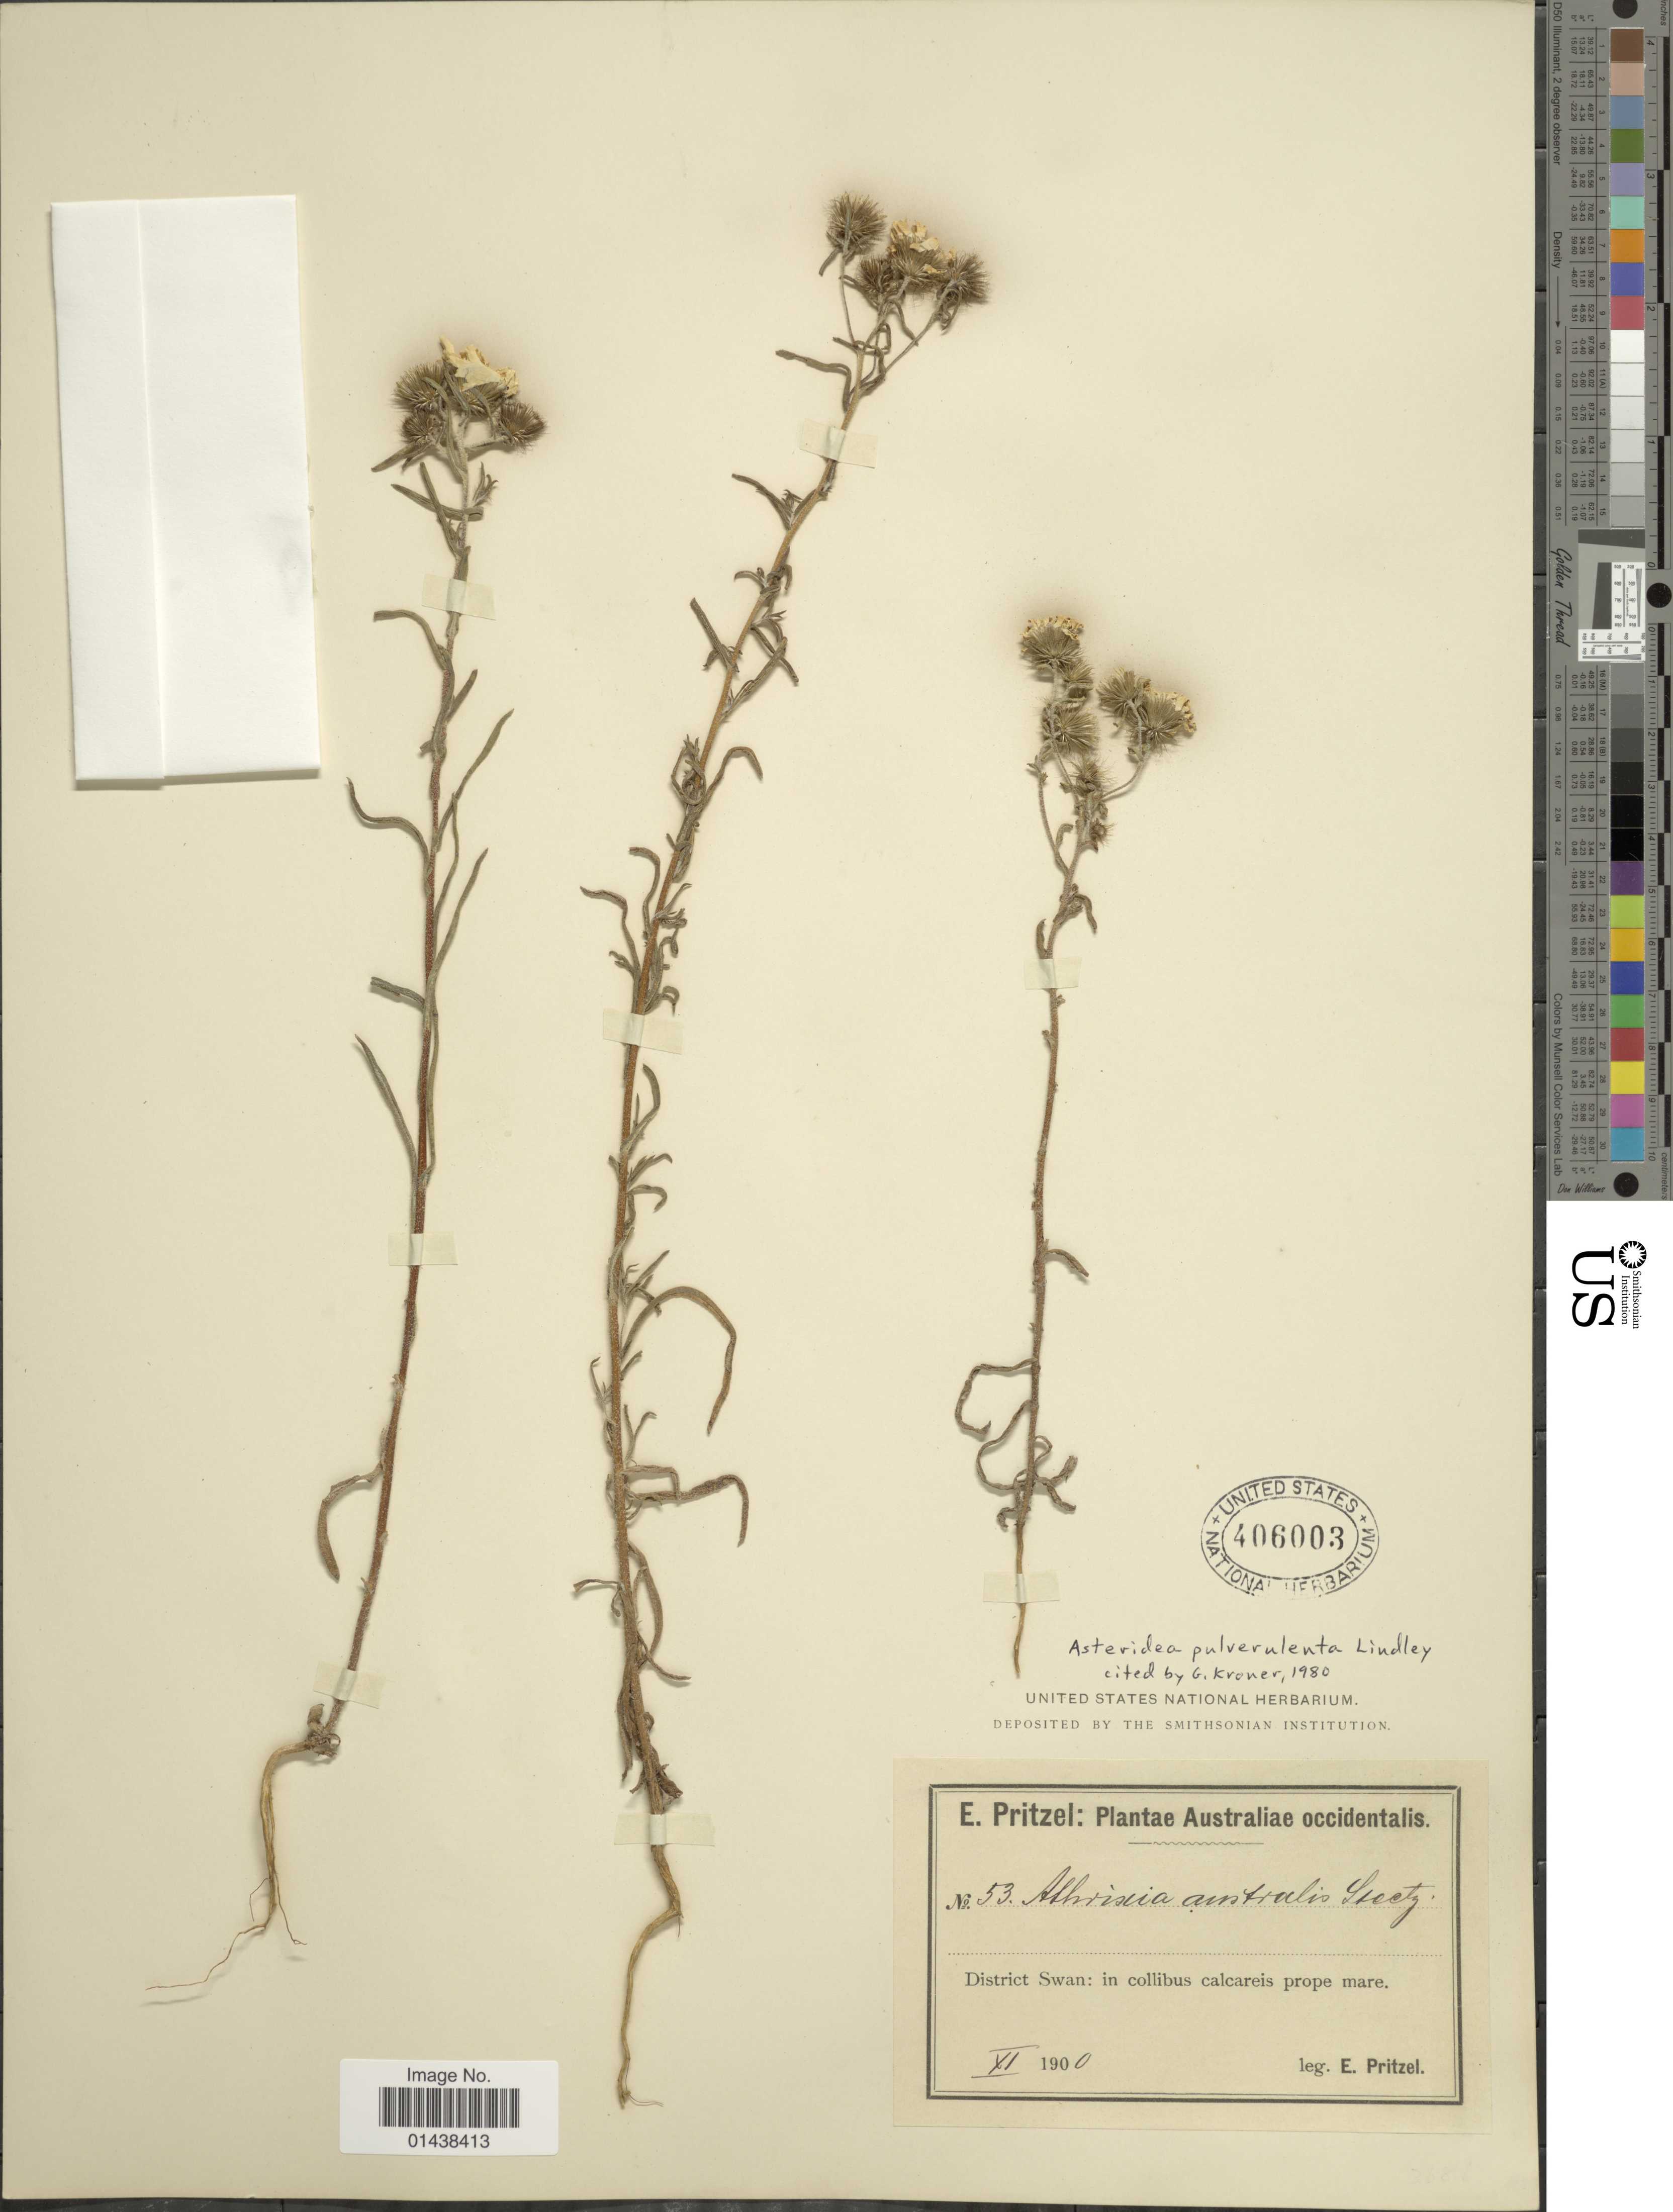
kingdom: Plantae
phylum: Tracheophyta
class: Magnoliopsida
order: Asterales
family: Asteraceae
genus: Asteridea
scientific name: Asteridea pulverulenta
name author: Lindl.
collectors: E. G. Pritzel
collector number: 53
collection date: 1900-11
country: Australia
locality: District Swan: in collibus calcareis prope mare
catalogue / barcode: US 406003